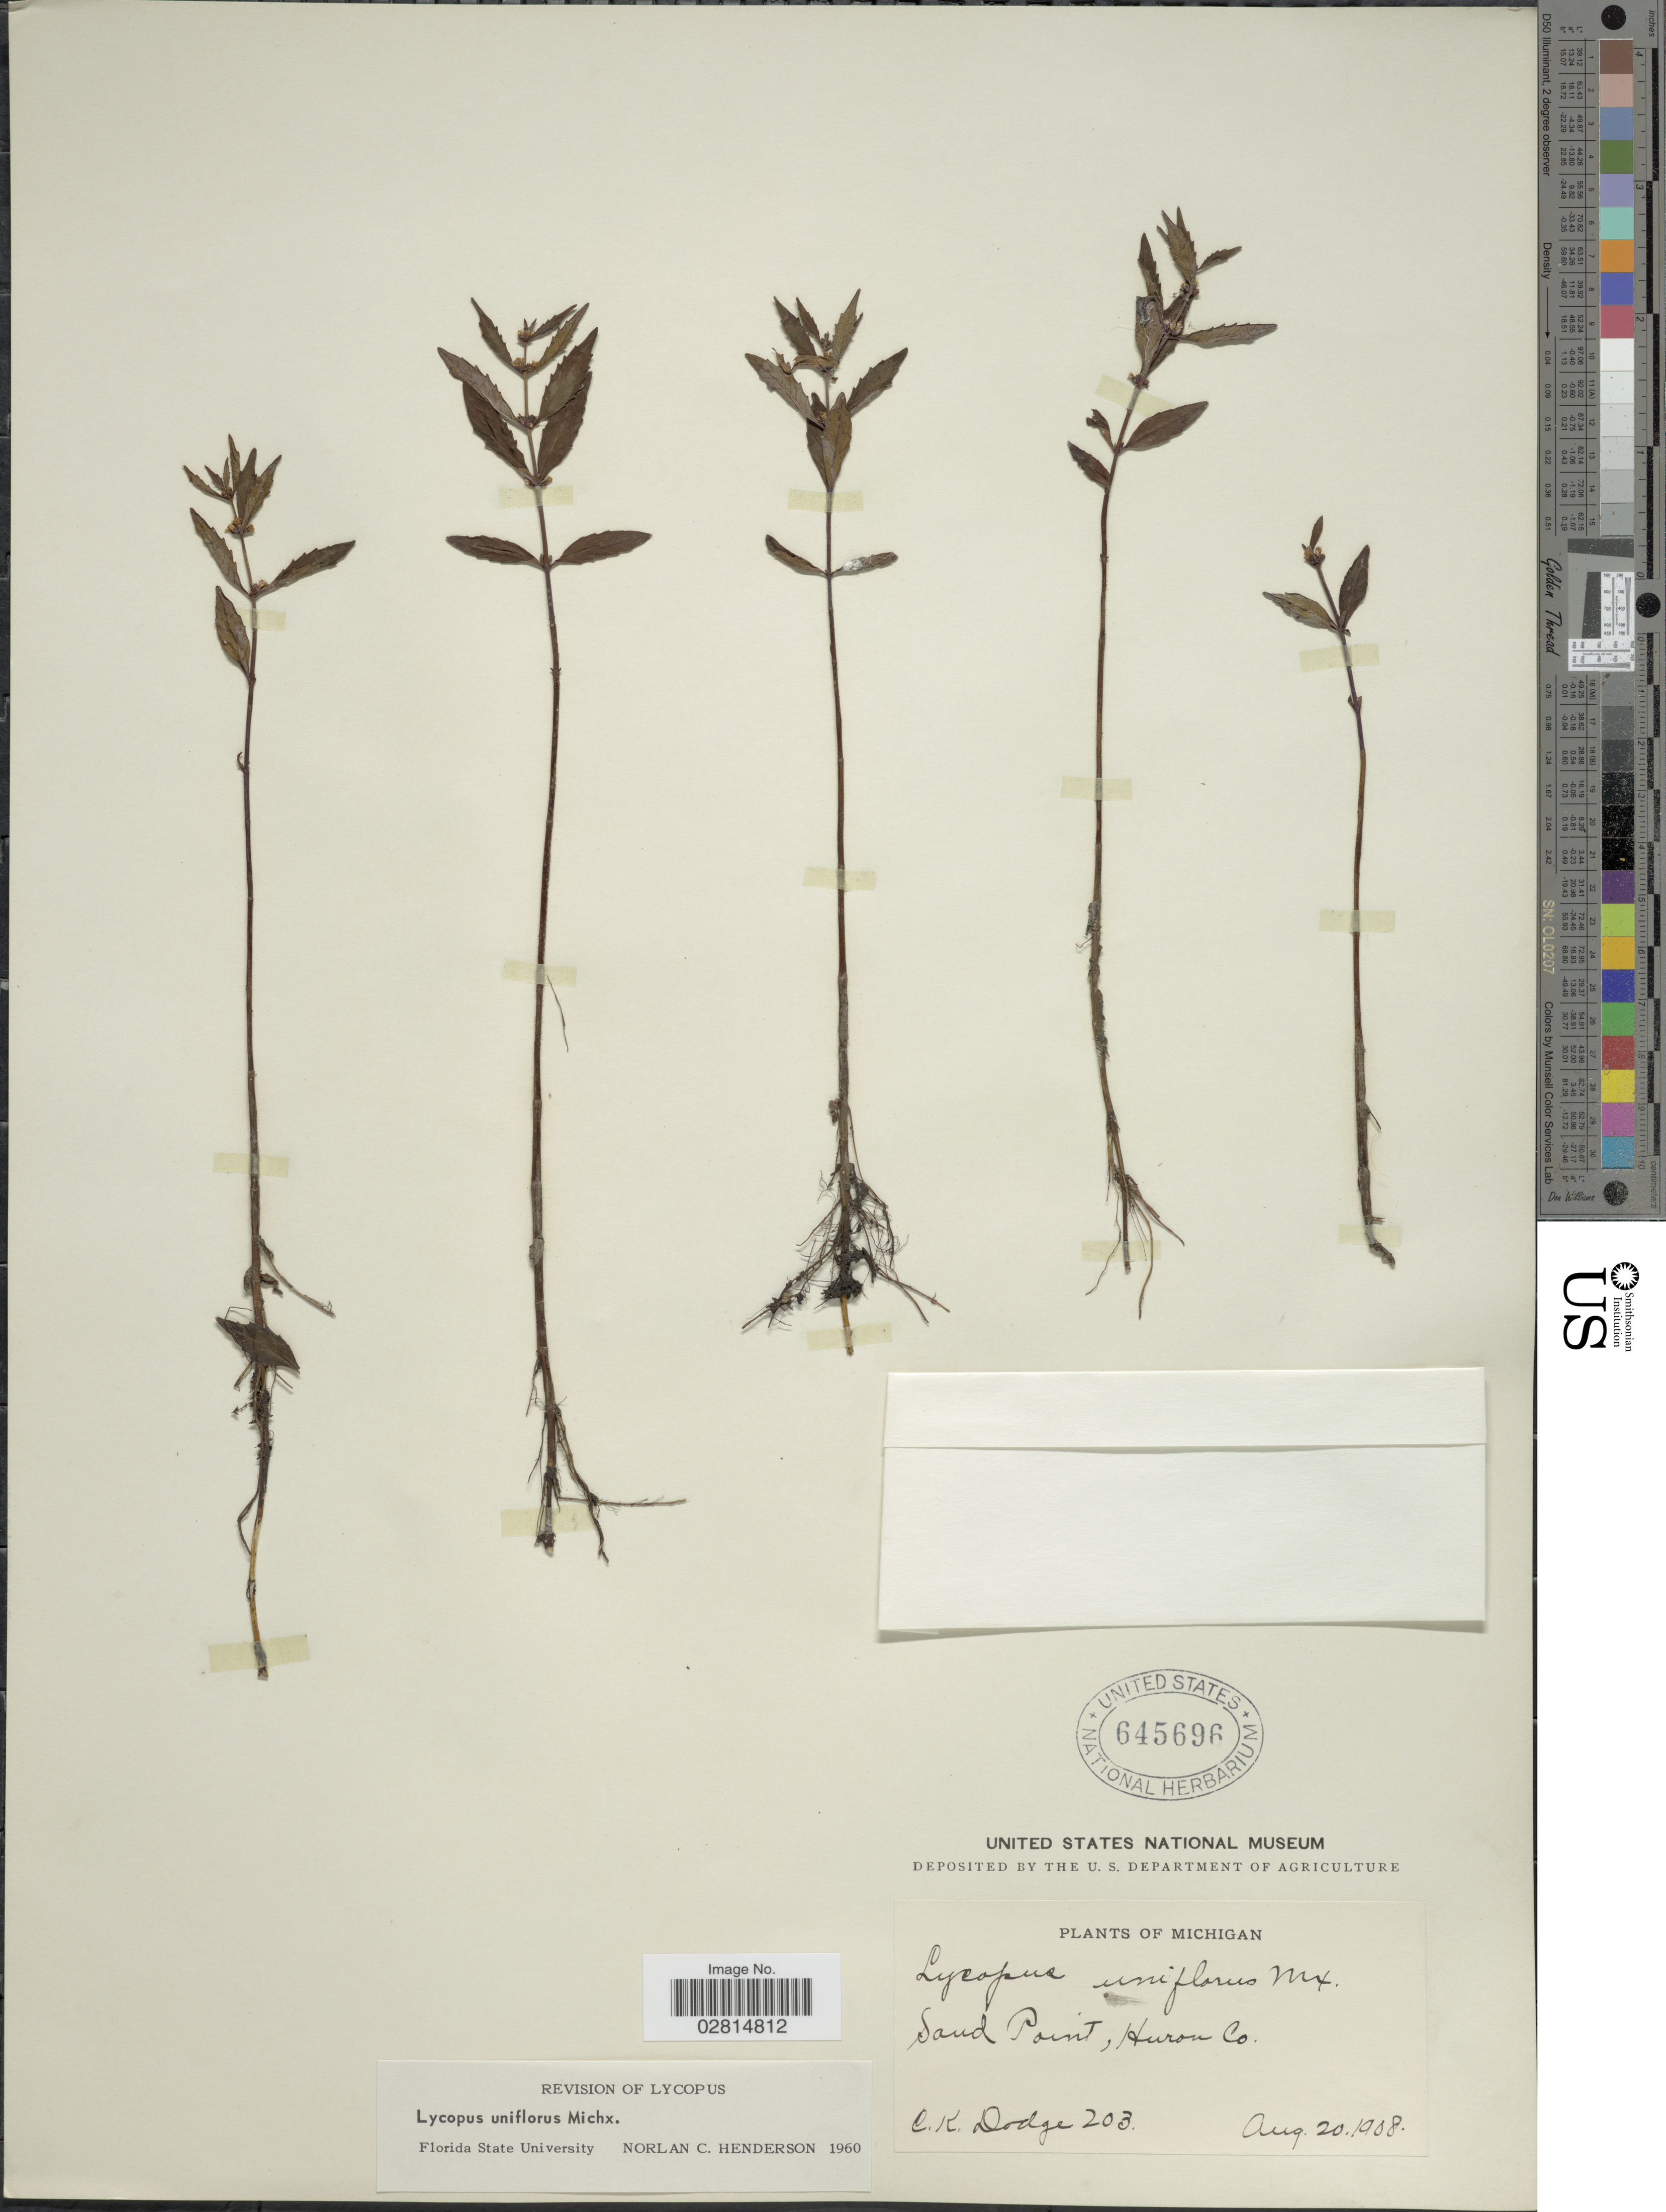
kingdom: Plantae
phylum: Tracheophyta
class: Magnoliopsida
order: Lamiales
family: Lamiaceae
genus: Lycopus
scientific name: Lycopus uniflorus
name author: Michx.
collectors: C. Dodge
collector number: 203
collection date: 1908-08-20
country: United States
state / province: Michigan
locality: Sand Point, Huron Co.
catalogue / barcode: US 645696